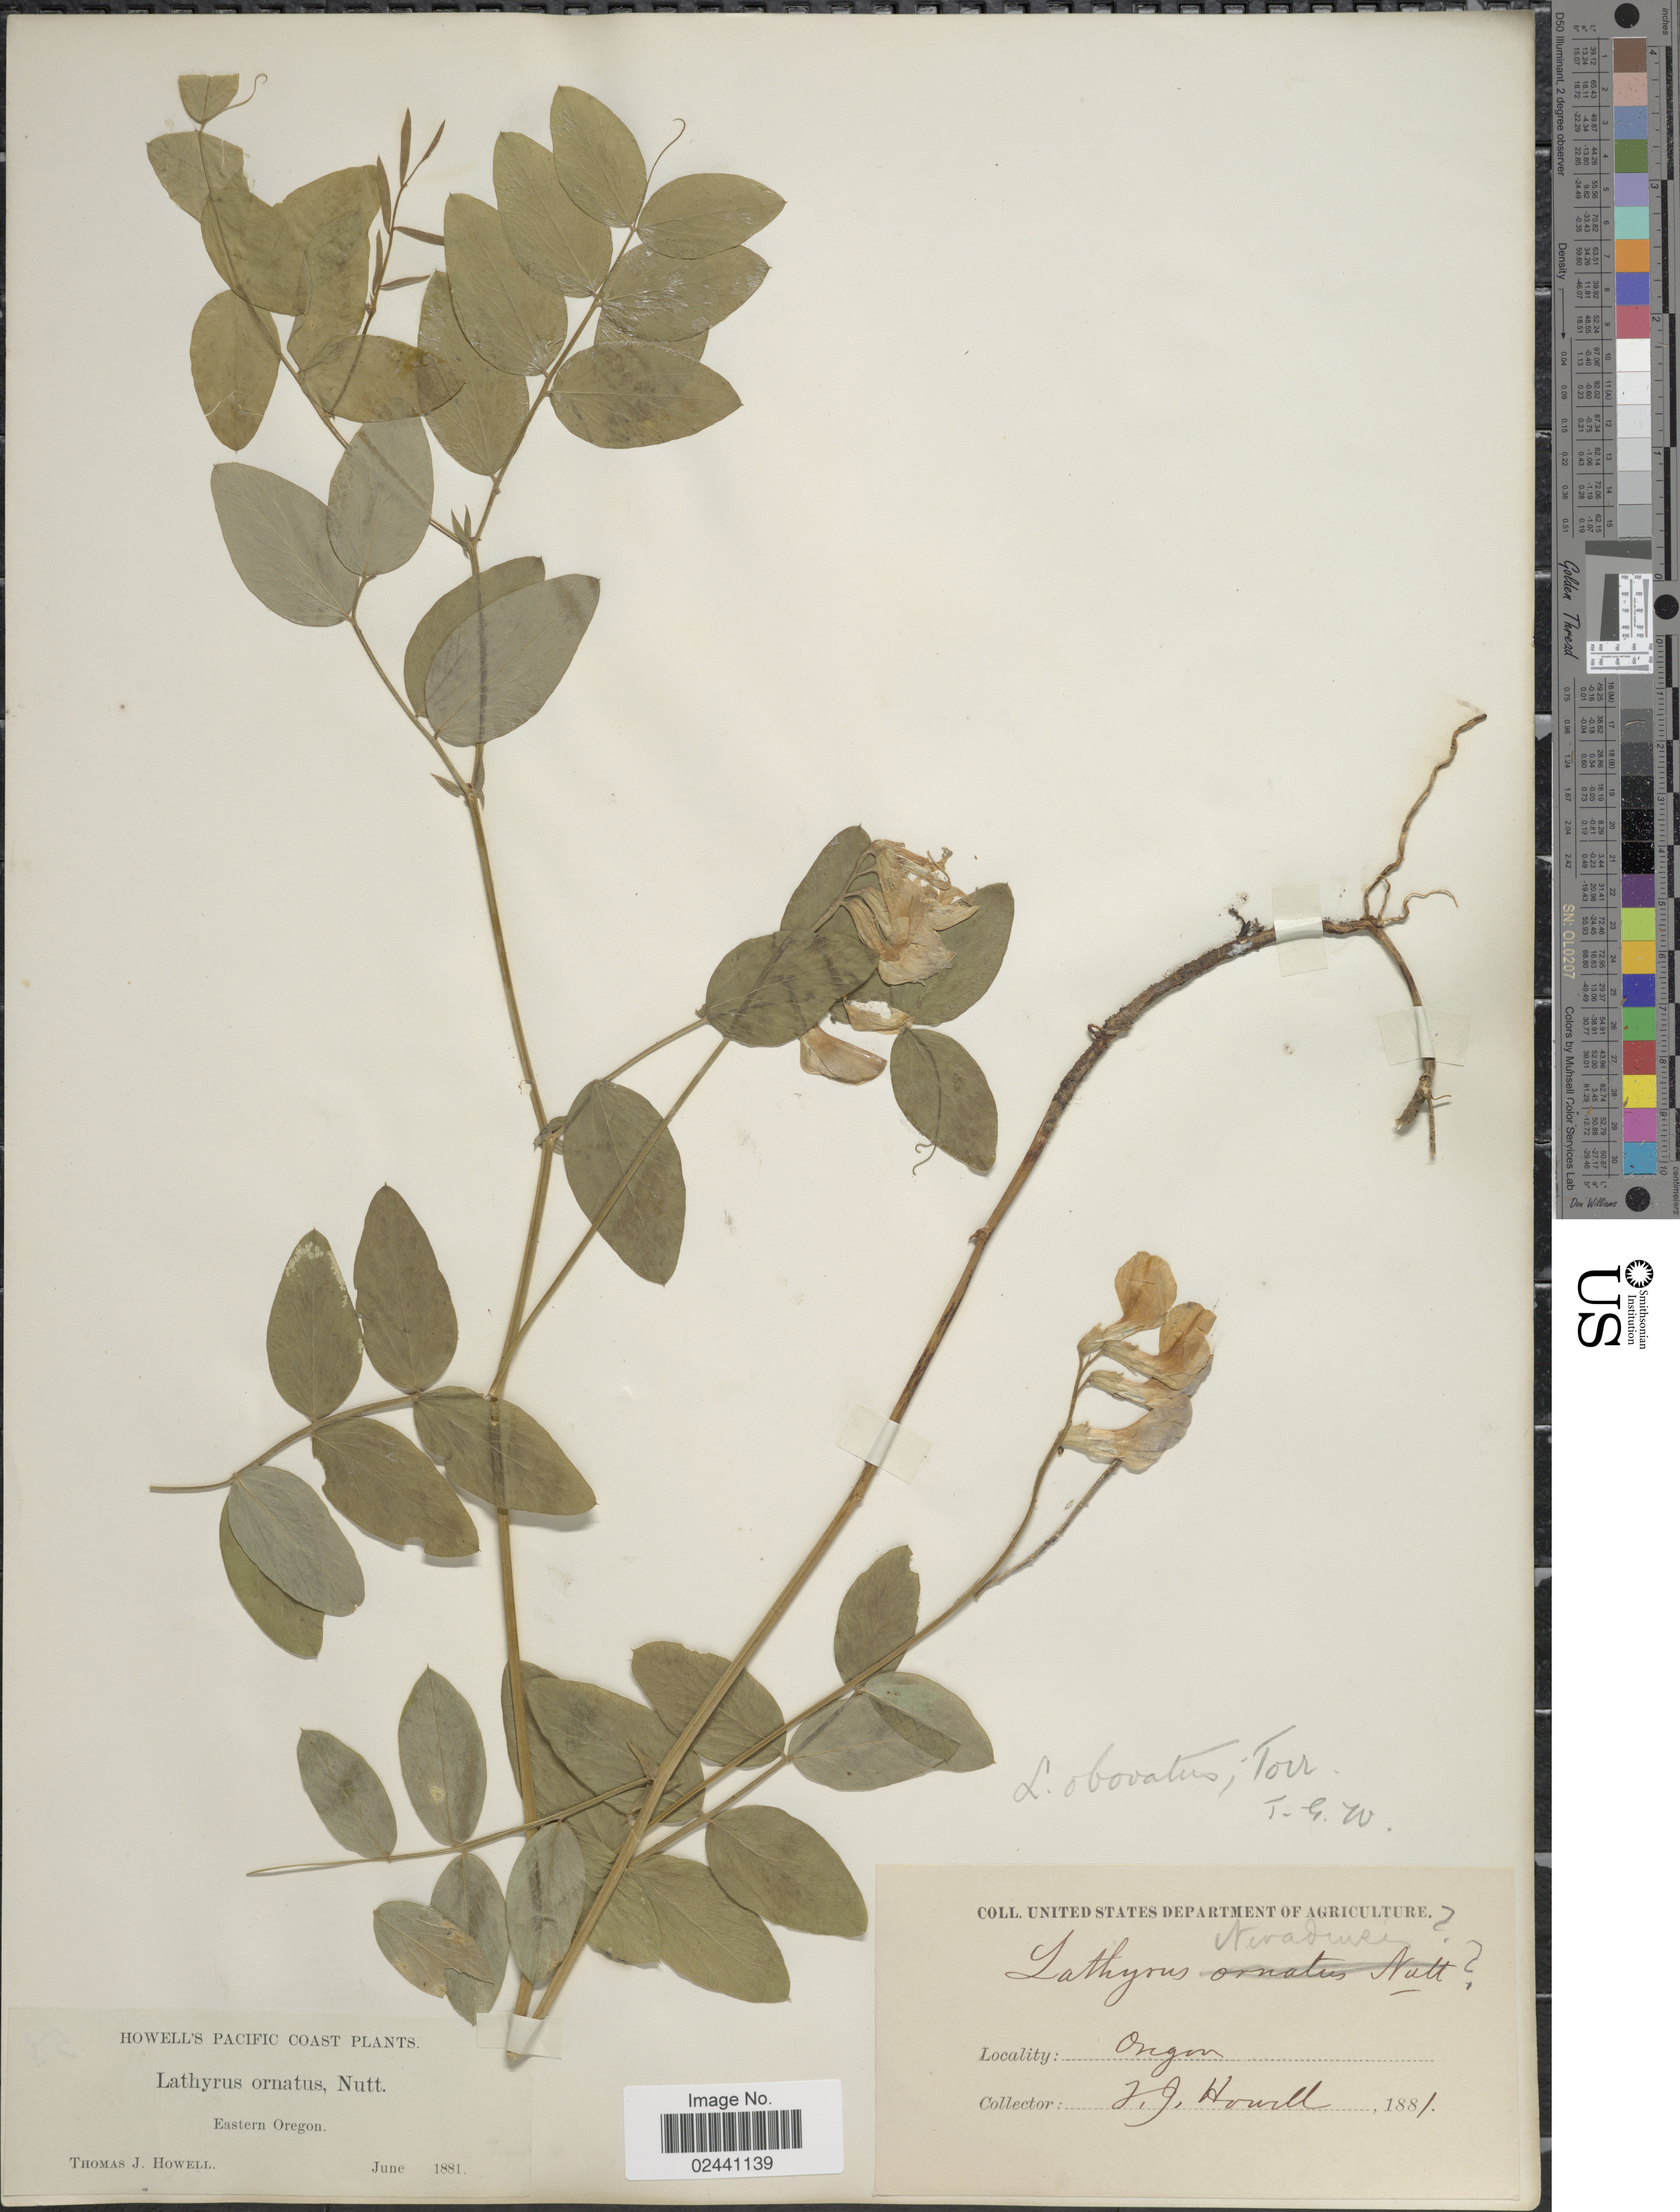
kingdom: Plantae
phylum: Tracheophyta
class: Magnoliopsida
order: Fabales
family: Fabaceae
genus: Lathyrus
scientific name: Lathyrus nevadensis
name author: S. Watson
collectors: J. T. Howell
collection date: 1881-06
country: United States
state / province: Oregon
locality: Pacific Coast. Eastern Oregon